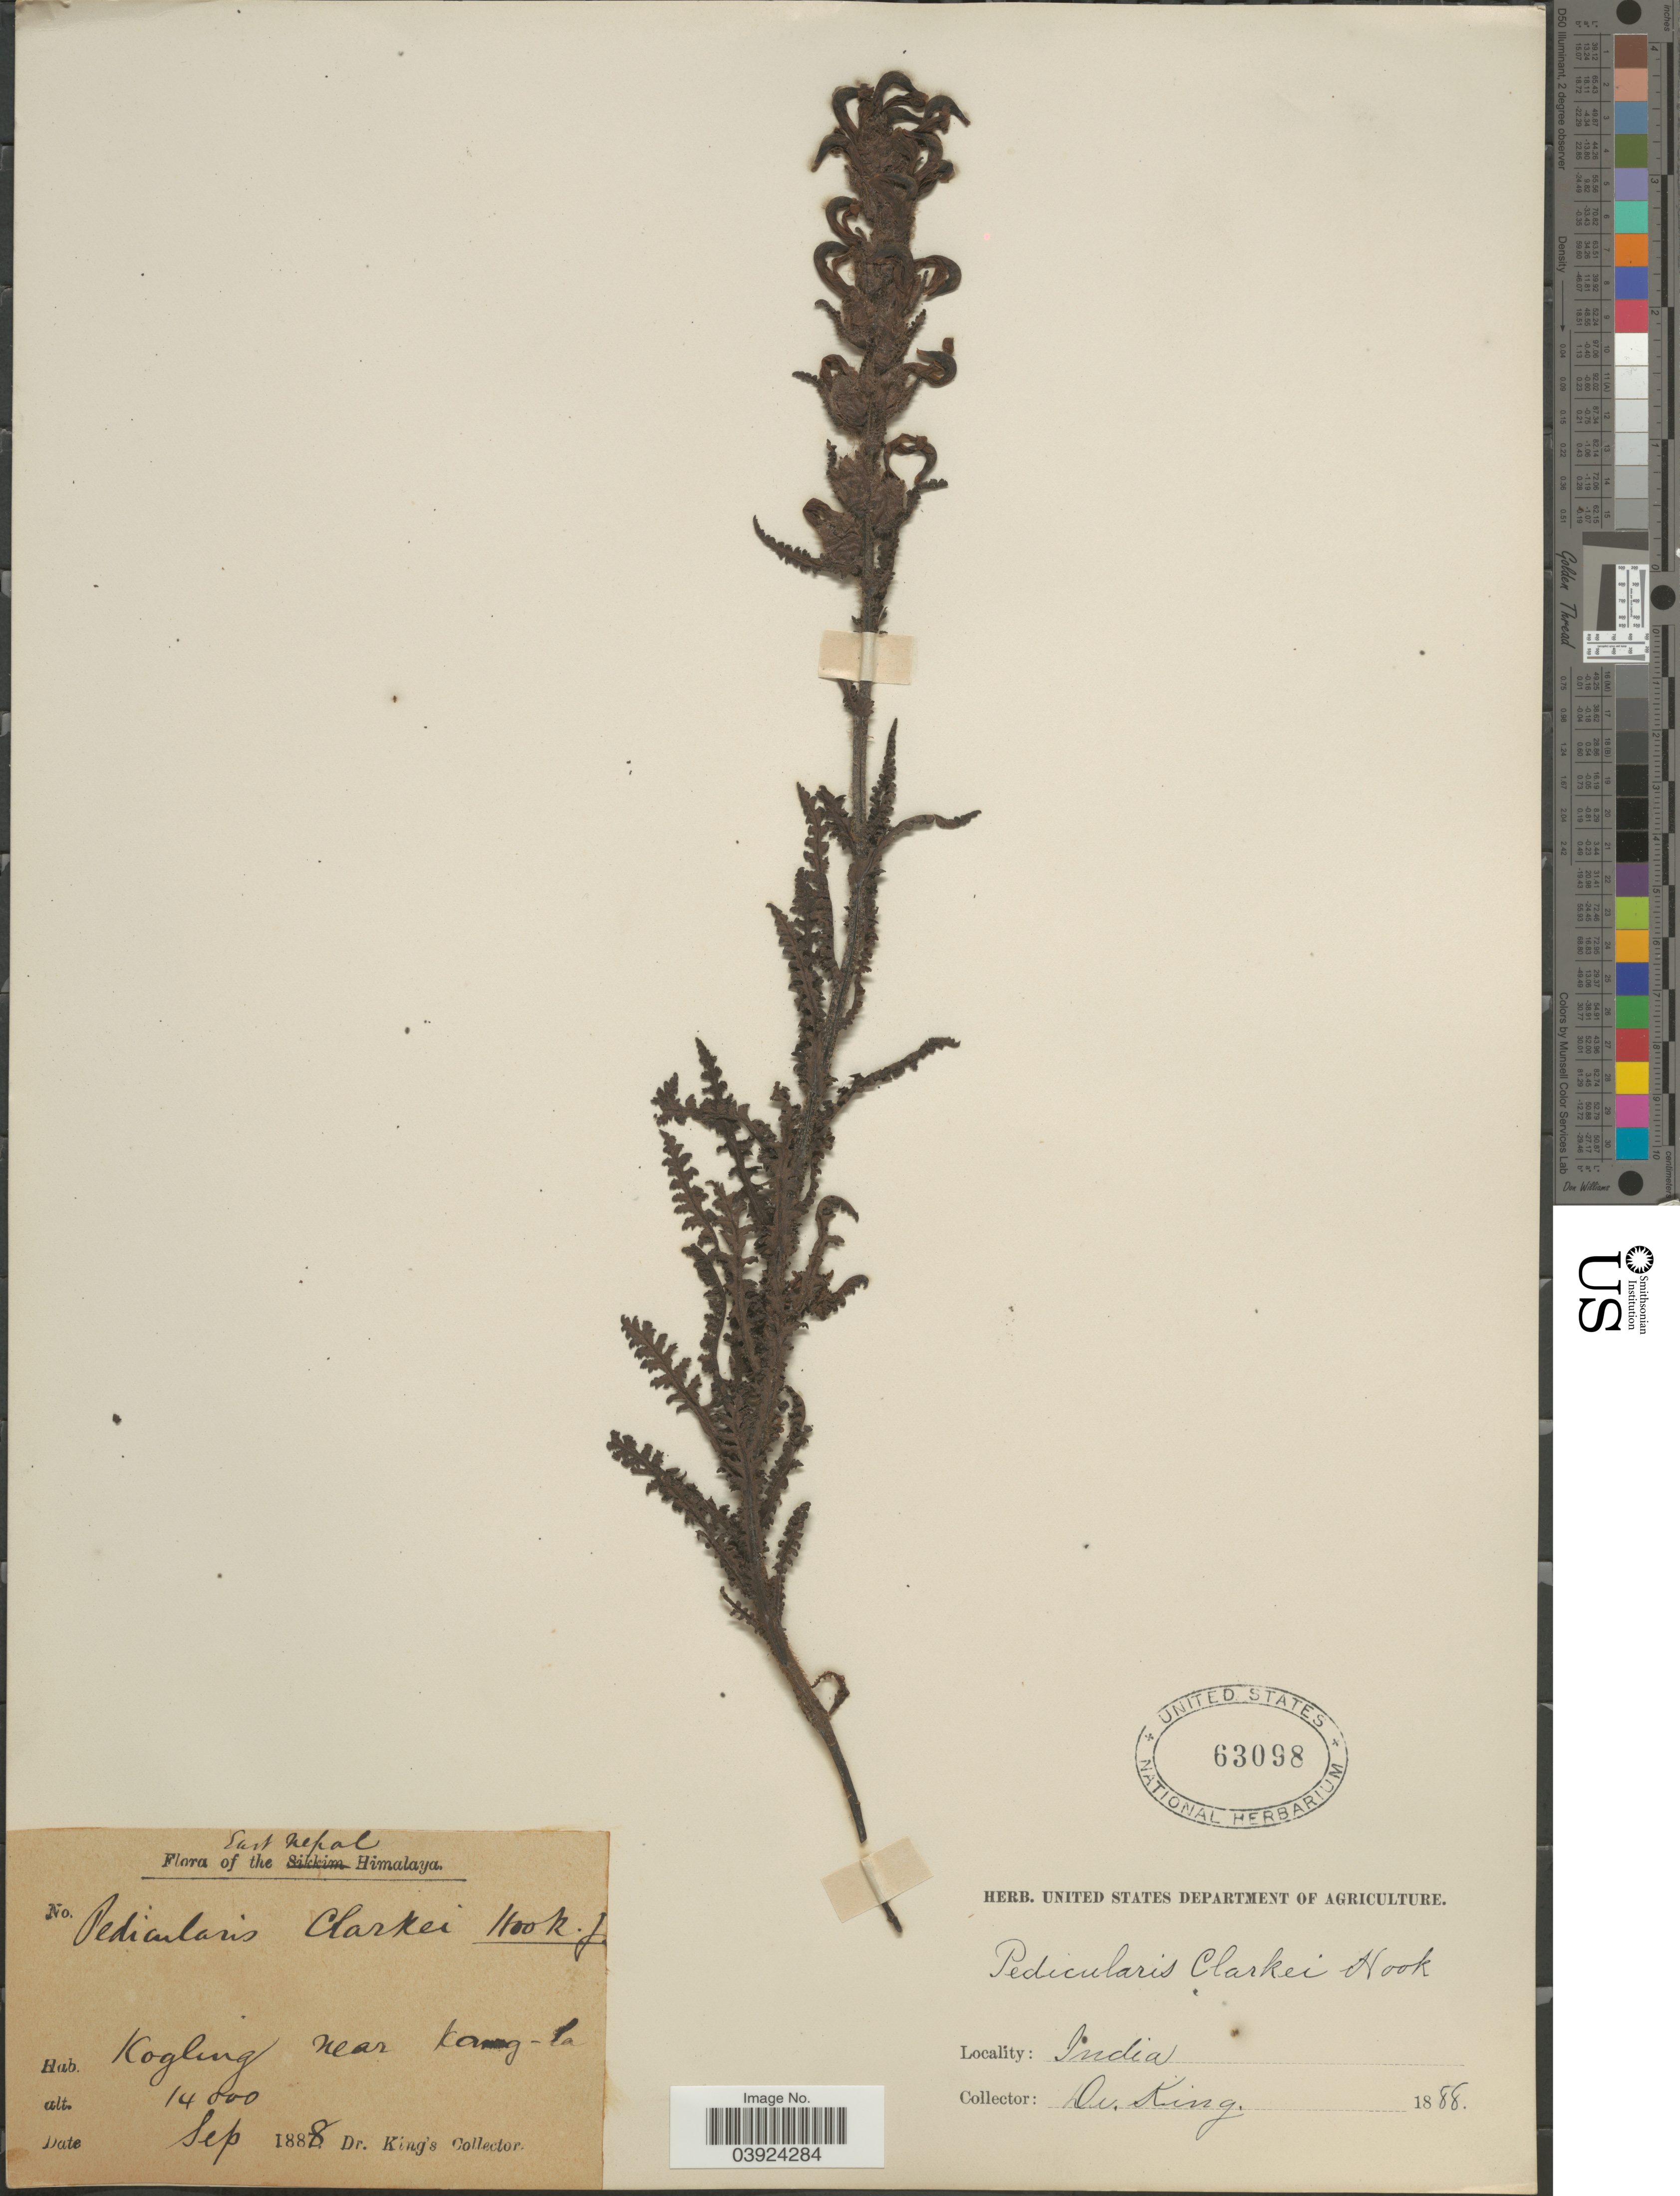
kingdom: Plantae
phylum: Tracheophyta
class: Magnoliopsida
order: Lamiales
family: Orobanchaceae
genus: Pedicularis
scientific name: Pedicularis clarkei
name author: Hook. f.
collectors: Dr. King's collector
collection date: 1888-09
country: India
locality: East Nepal Himalaya. Kogling near Kang-la.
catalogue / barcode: US 63098